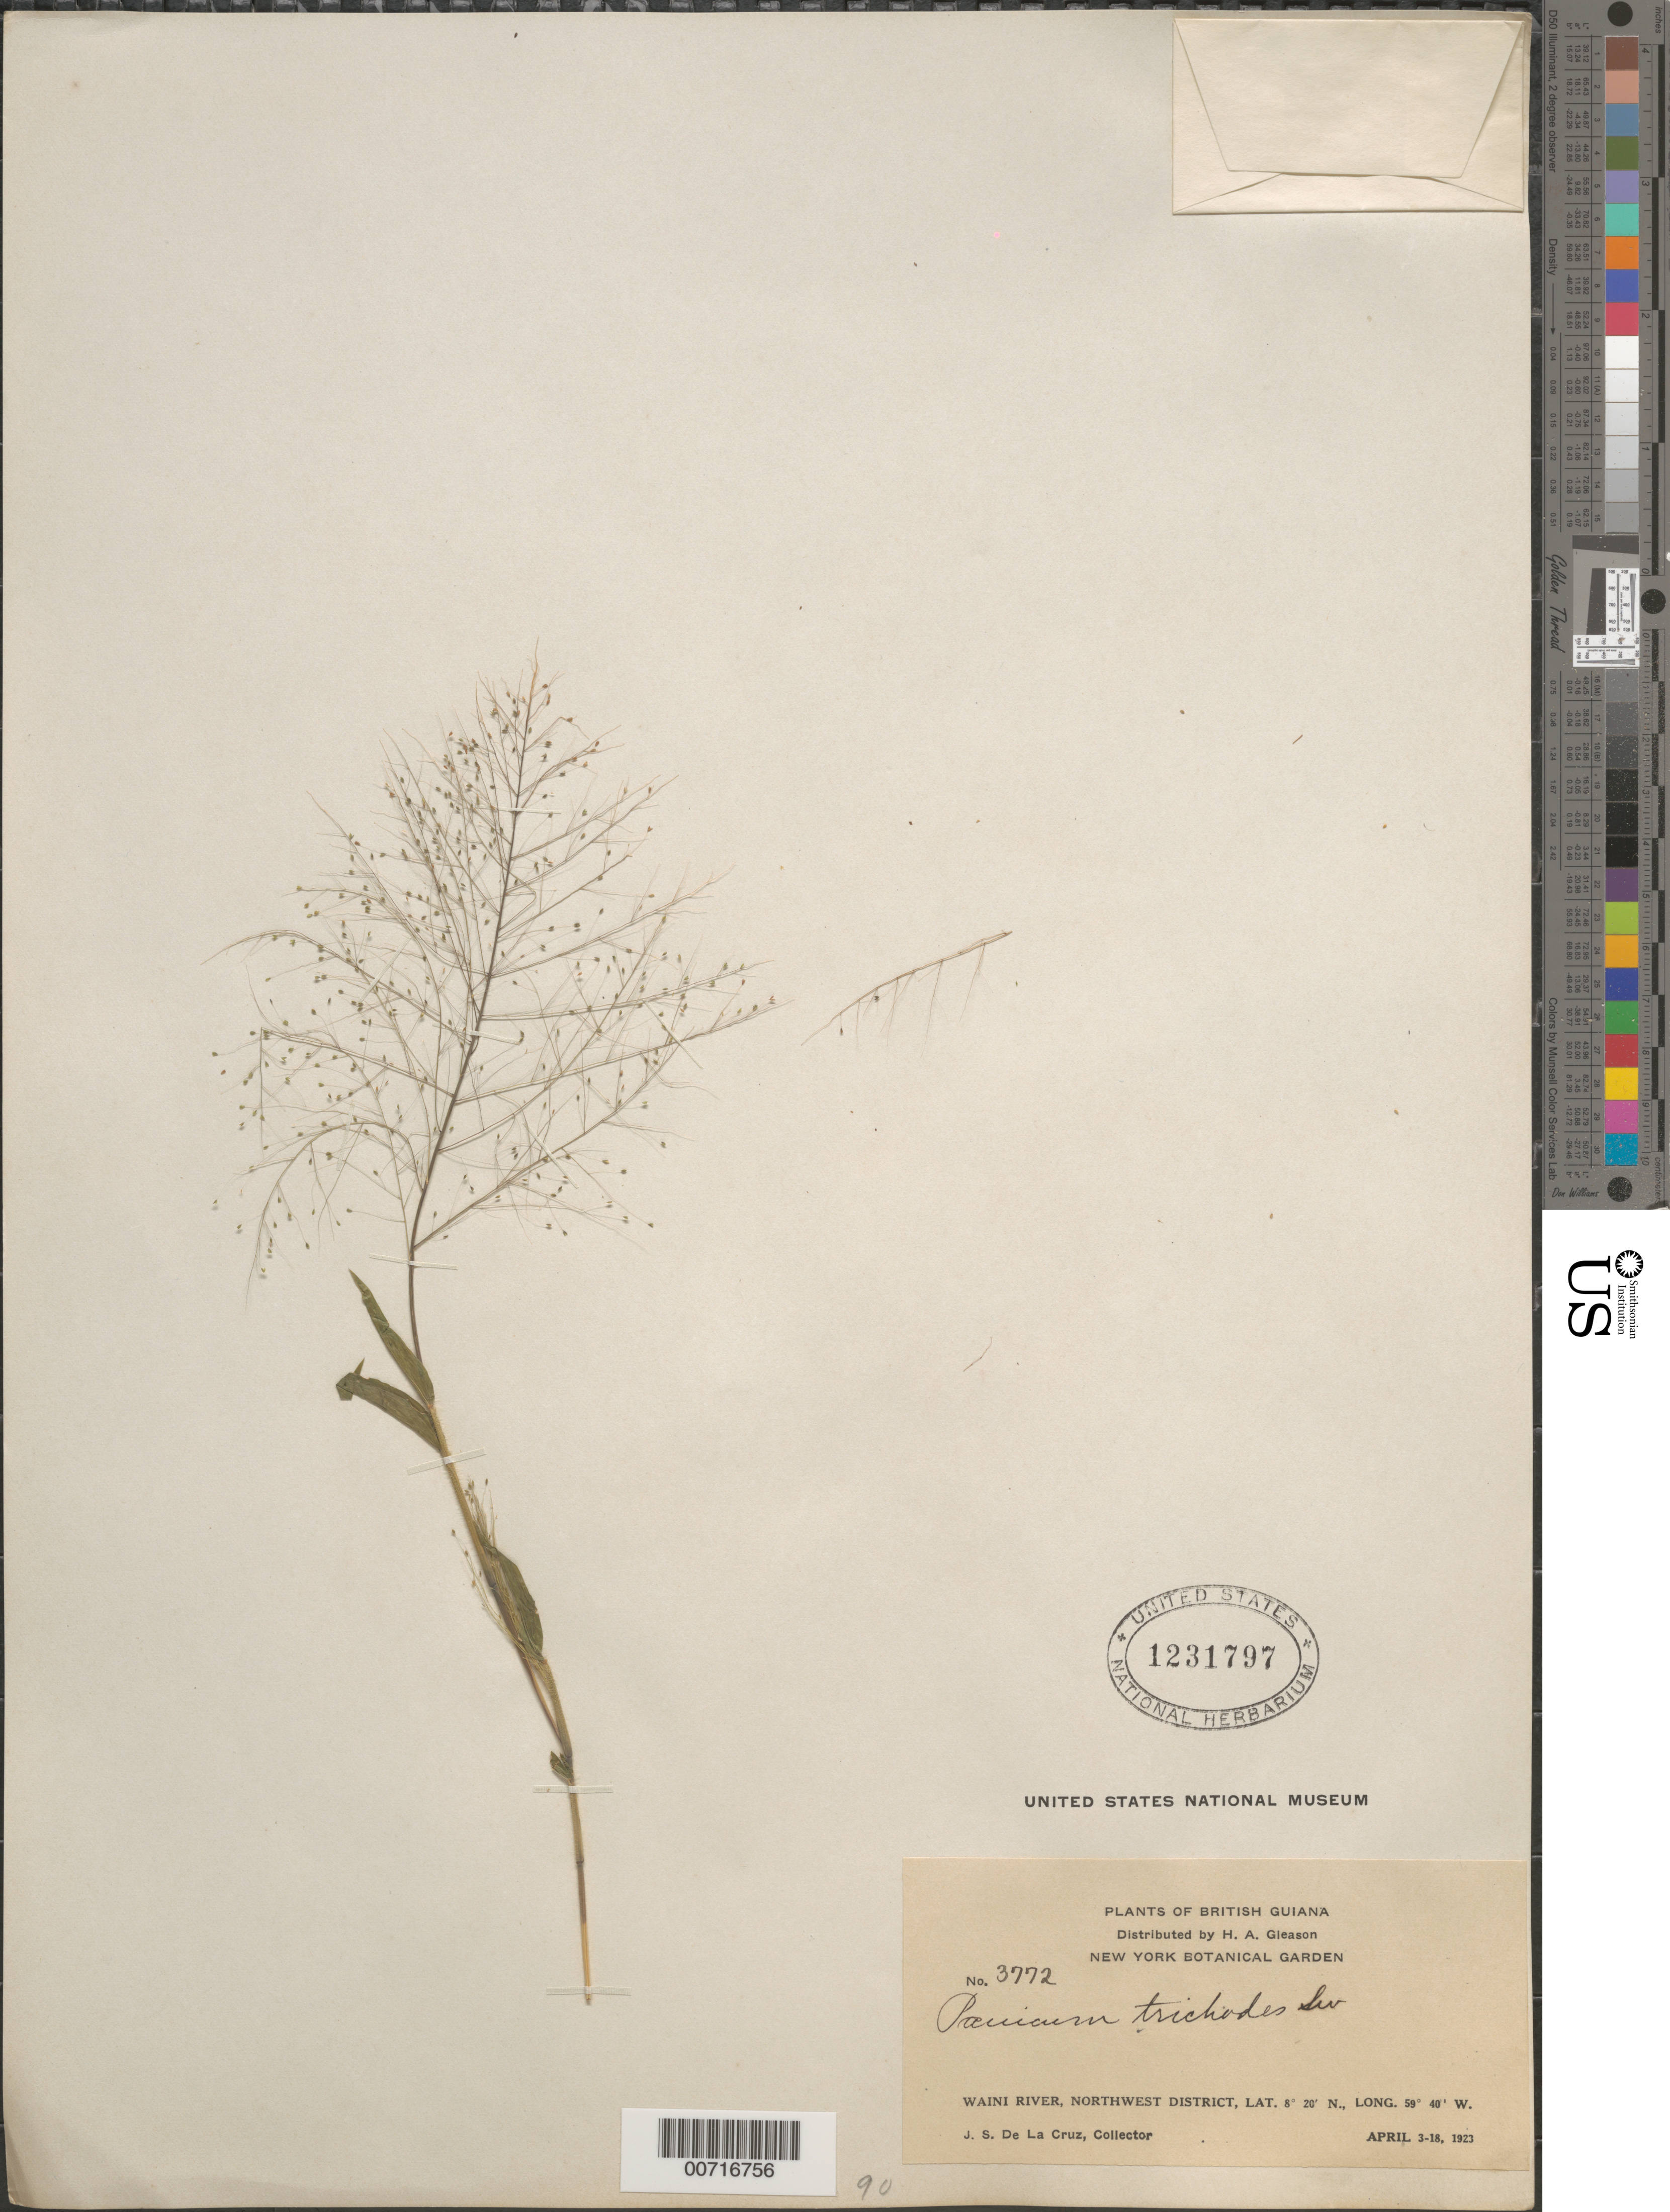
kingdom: Plantae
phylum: Tracheophyta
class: Liliopsida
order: Poales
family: Poaceae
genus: Panicum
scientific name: Panicum trichoides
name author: Sw.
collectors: J. S. de la Cruz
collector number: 3772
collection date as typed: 3-Apr-23 to 18-Apr-23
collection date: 1923-04-03/1923-04-18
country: Guyana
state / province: Barima-Waini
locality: Waini R., NW District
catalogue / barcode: US 1231797